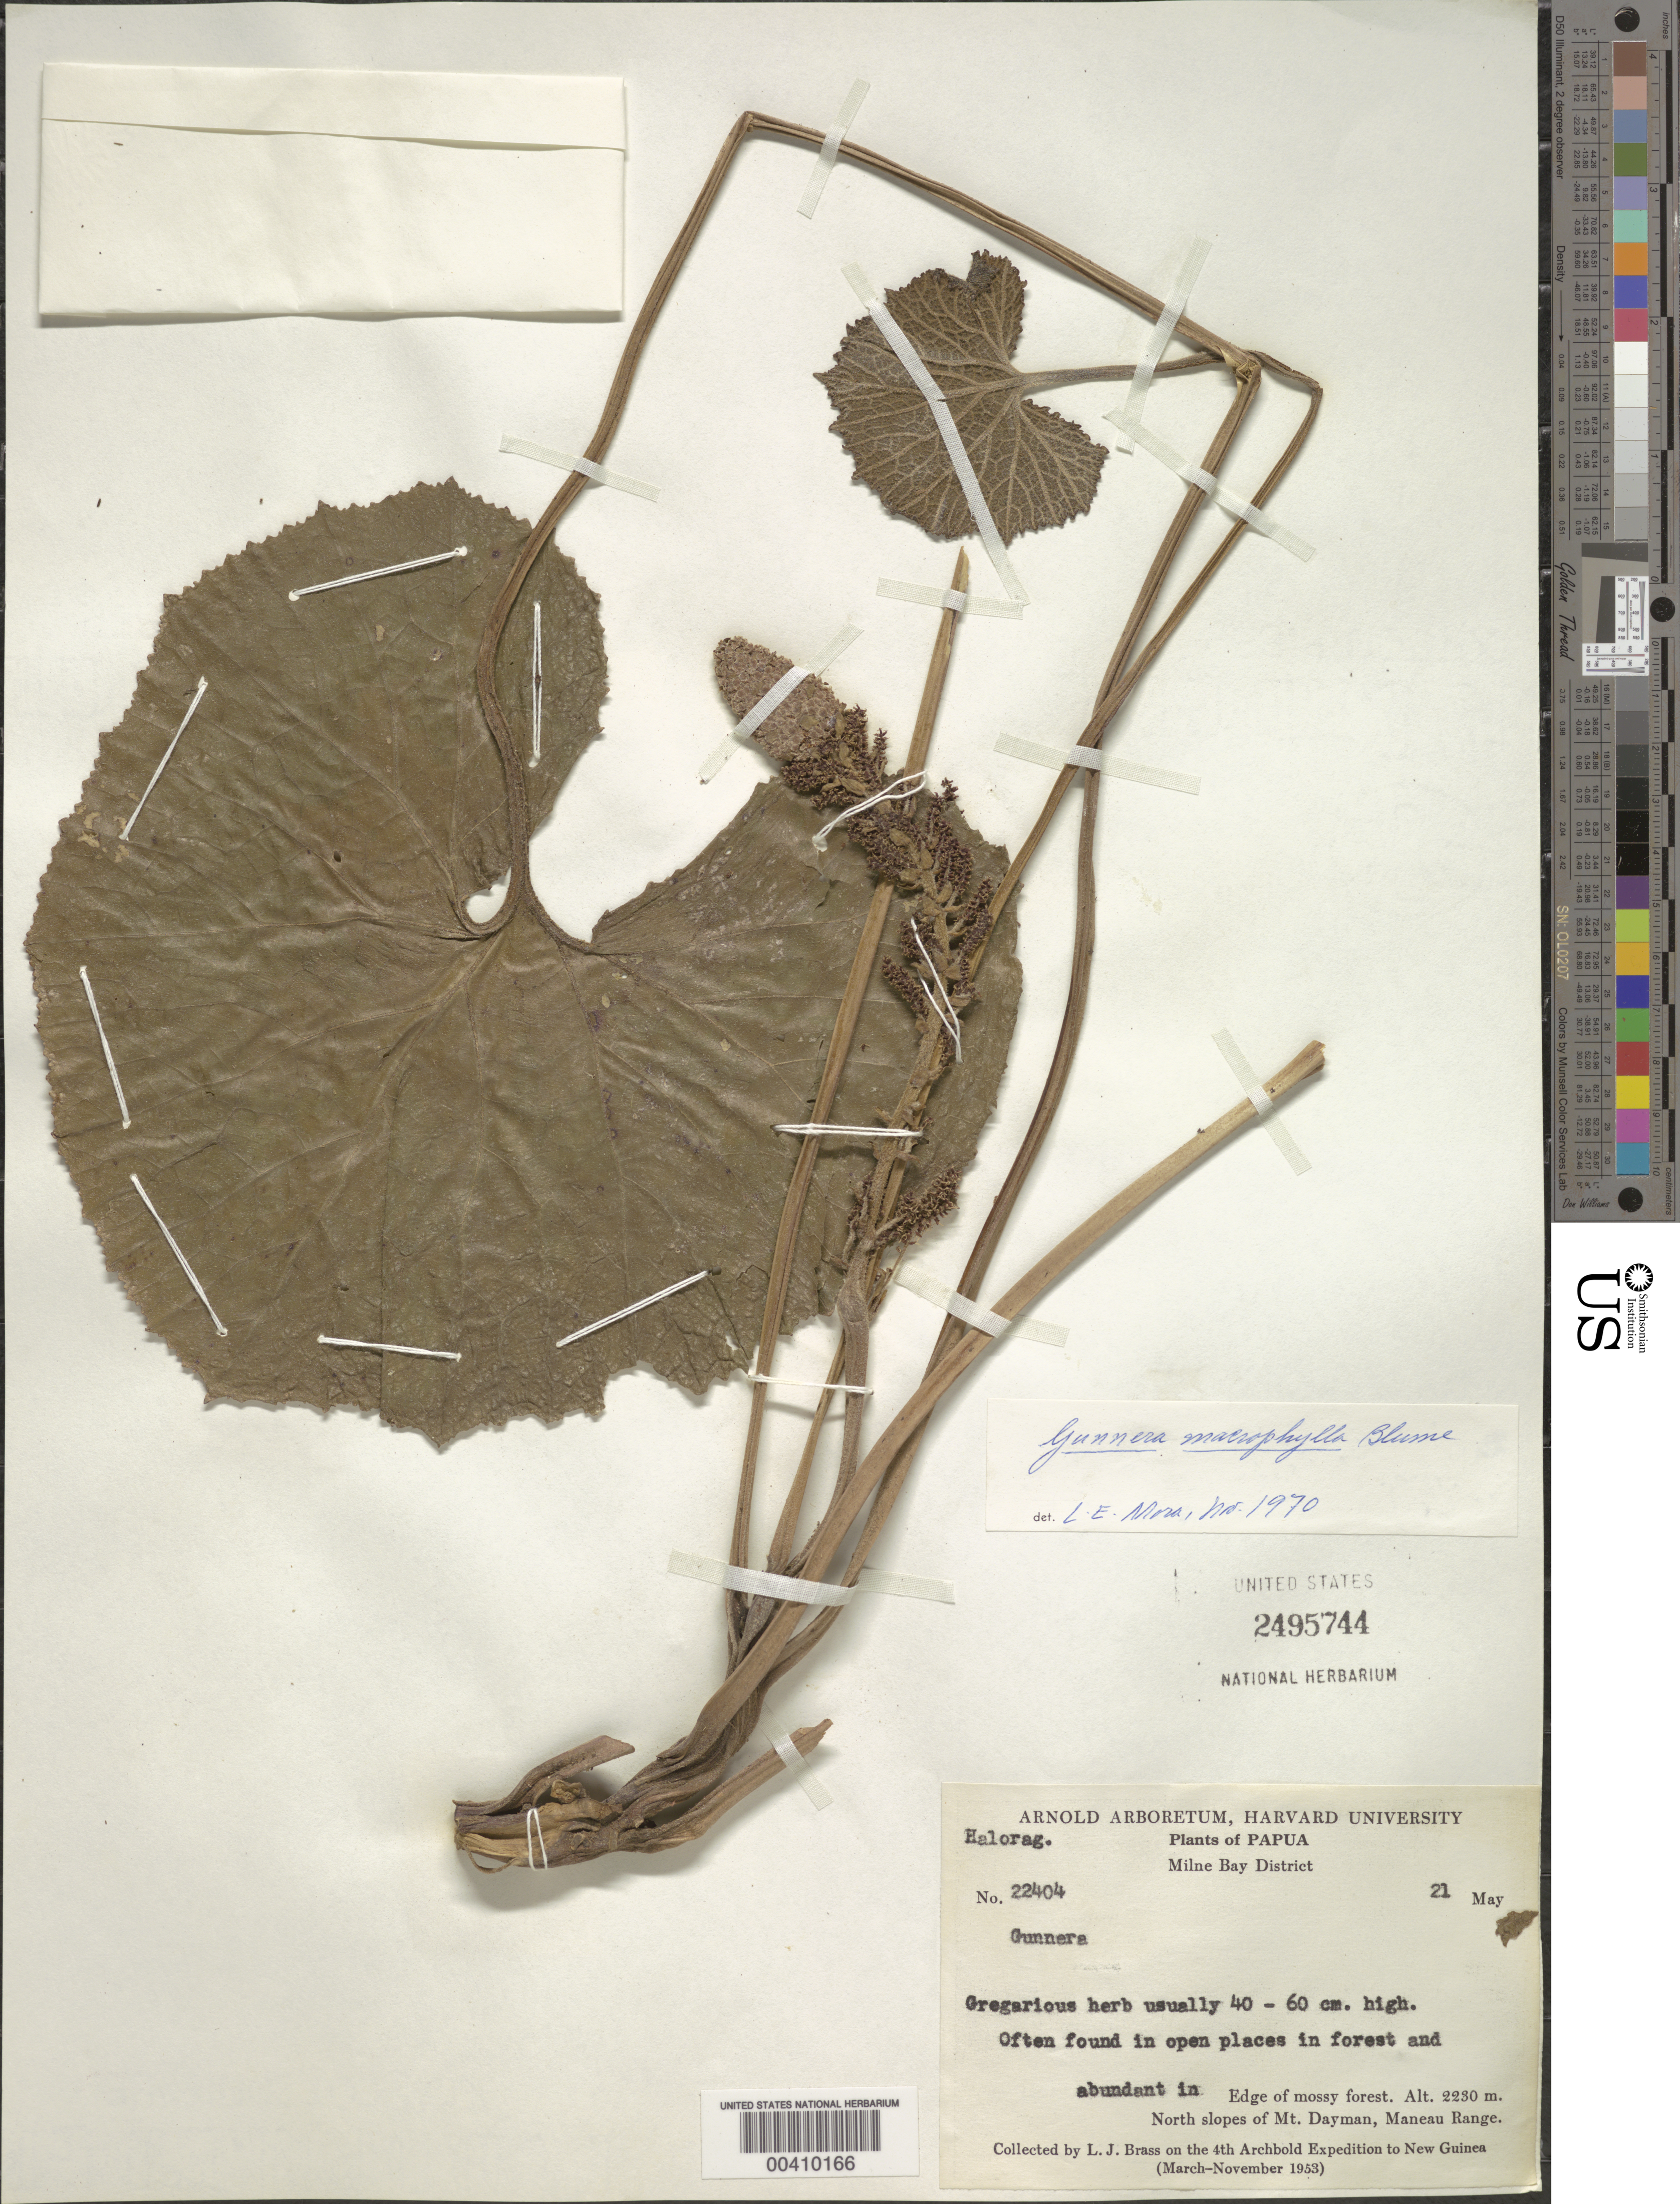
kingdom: Plantae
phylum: Tracheophyta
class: Magnoliopsida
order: Gunnerales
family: Gunneraceae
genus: Gunnera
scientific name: Gunnera macrophylla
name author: Blume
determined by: Mora-Osejo, L. E.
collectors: L. J. Brass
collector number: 22404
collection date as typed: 21 May 1953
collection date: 1953-05-21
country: Papua New Guinea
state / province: Milne Bay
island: New Guinea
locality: N slopes of Mt. Dayman, Maneau Range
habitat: In open places in forest and abundant in edges of mossy forest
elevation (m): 2230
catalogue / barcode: US 2495744